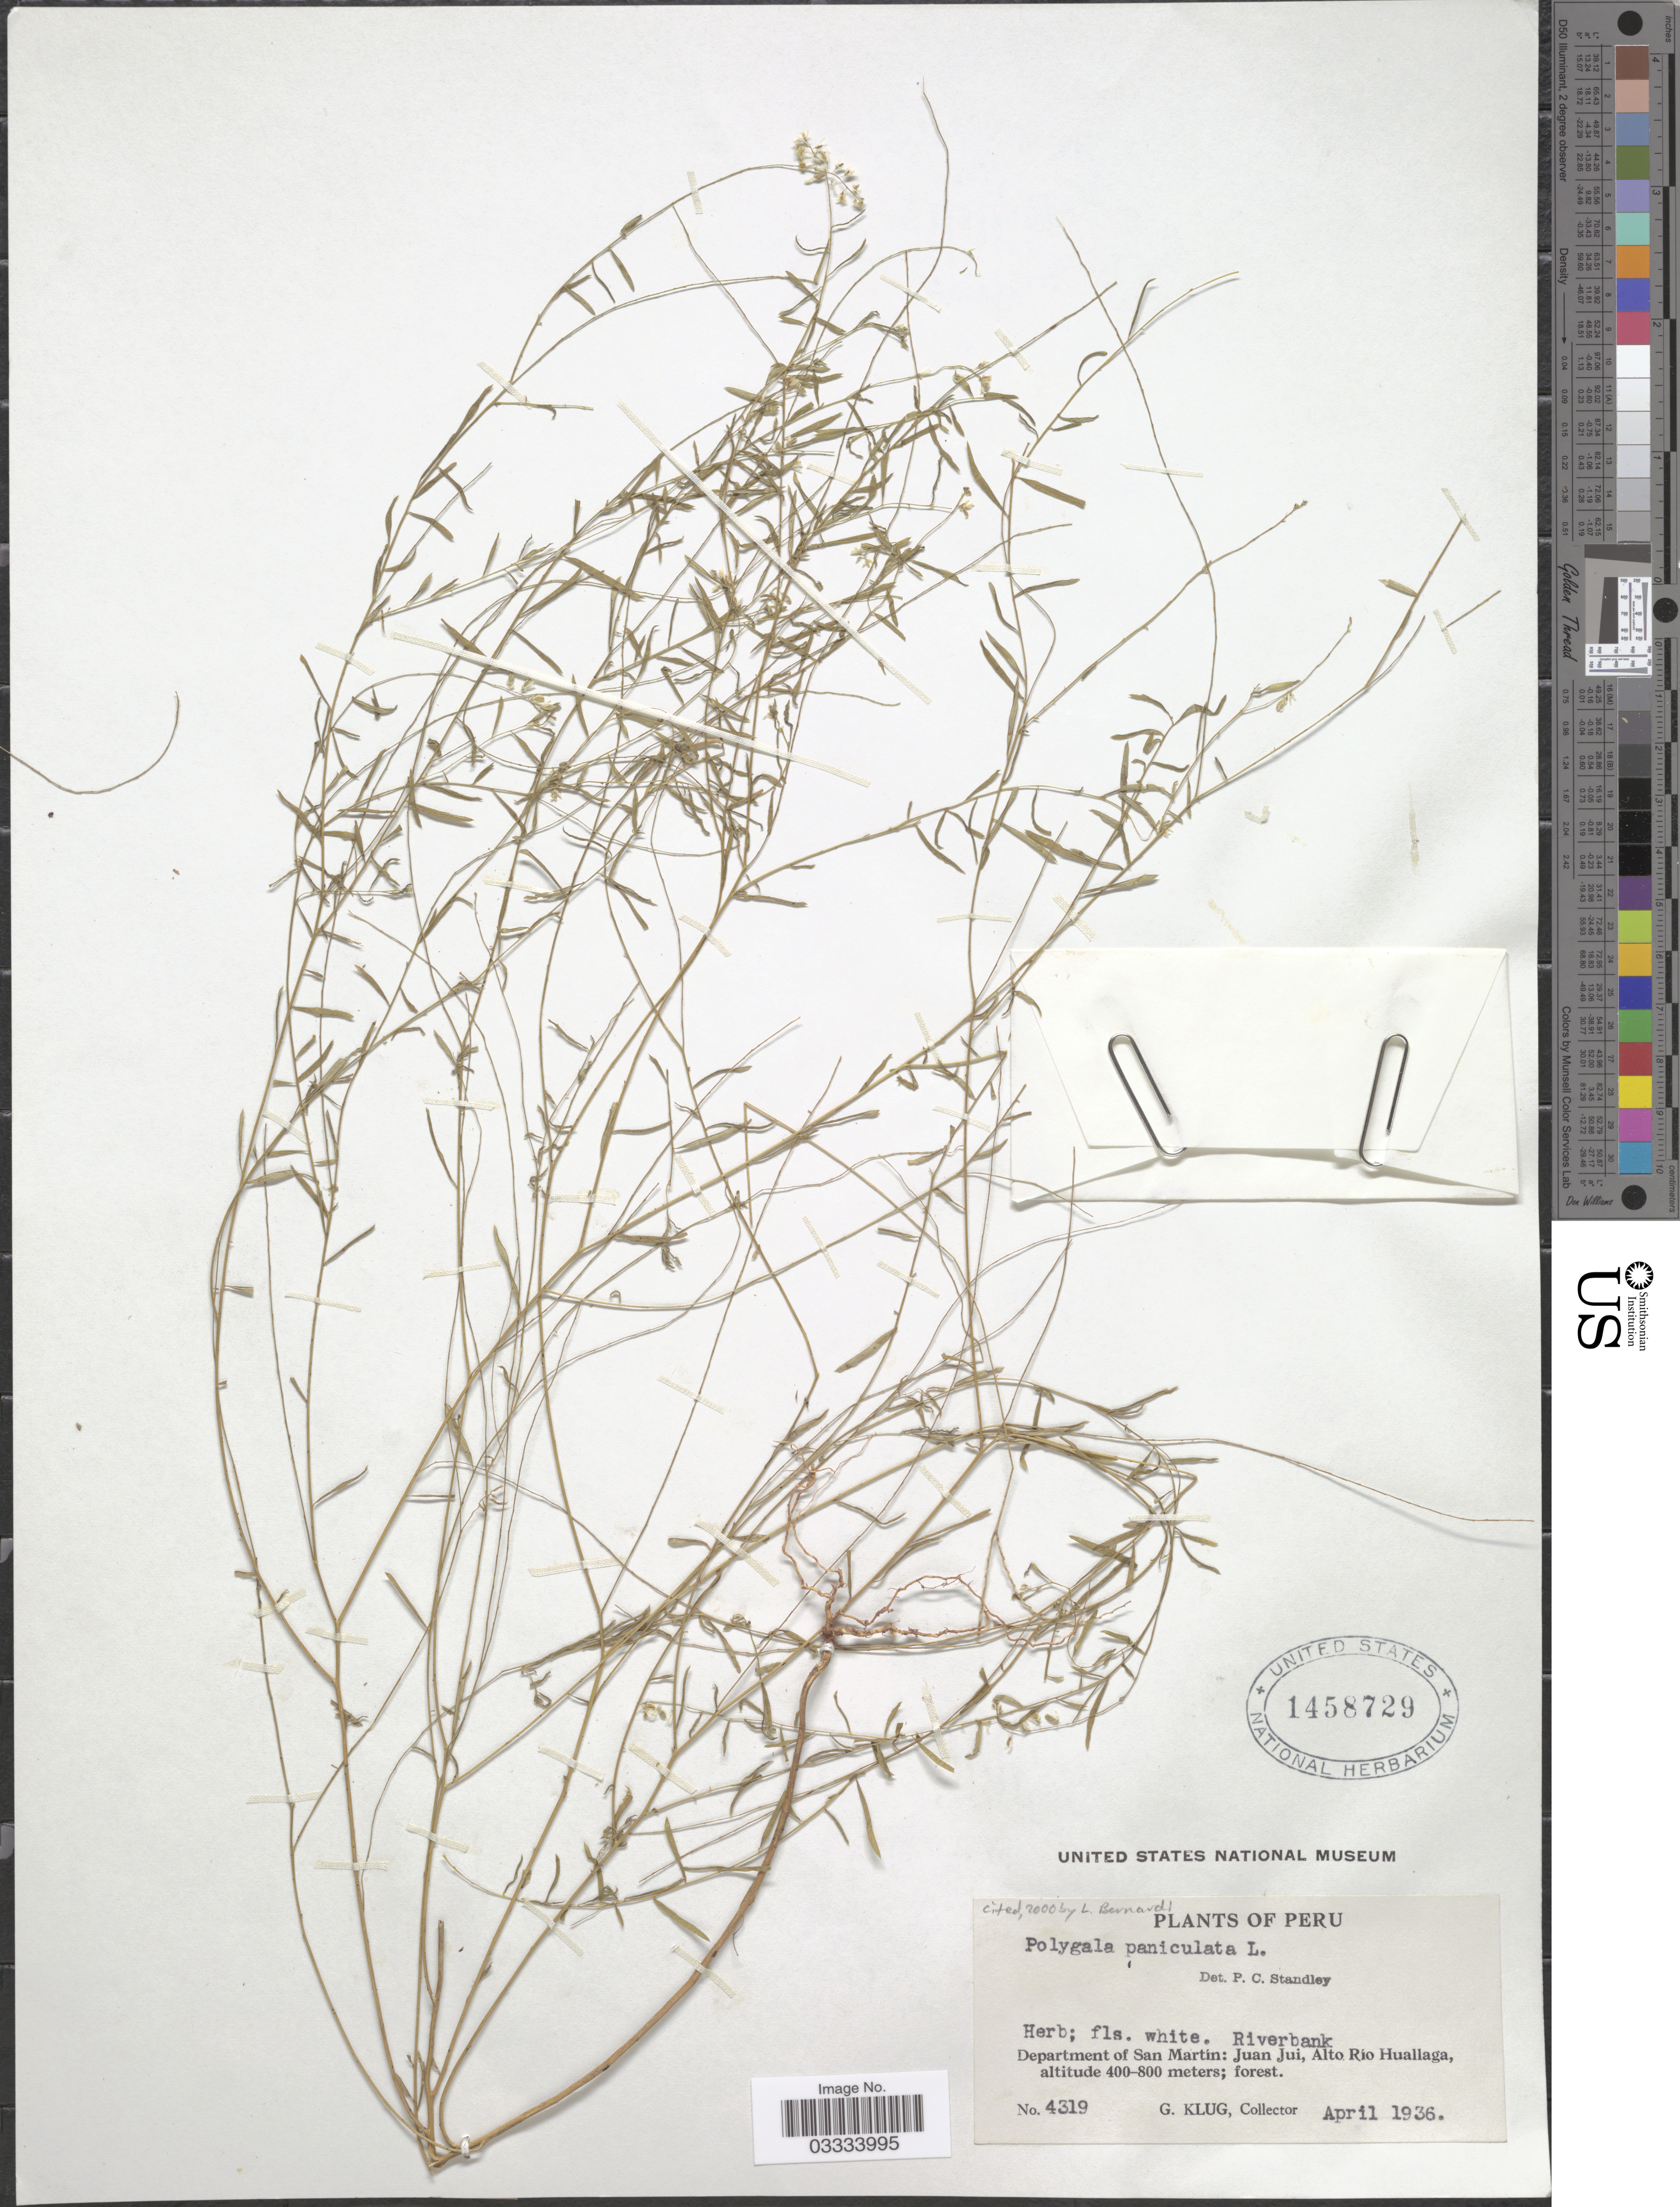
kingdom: Plantae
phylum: Tracheophyta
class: Magnoliopsida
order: Fabales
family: Polygalaceae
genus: Polygala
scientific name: Polygala paniculata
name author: L.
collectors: G. Klug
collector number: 4319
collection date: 1936-04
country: Peru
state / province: San Martín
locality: Department of San Martín: Juan Jui, Alto Río Huallaga.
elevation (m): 400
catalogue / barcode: US 1458729